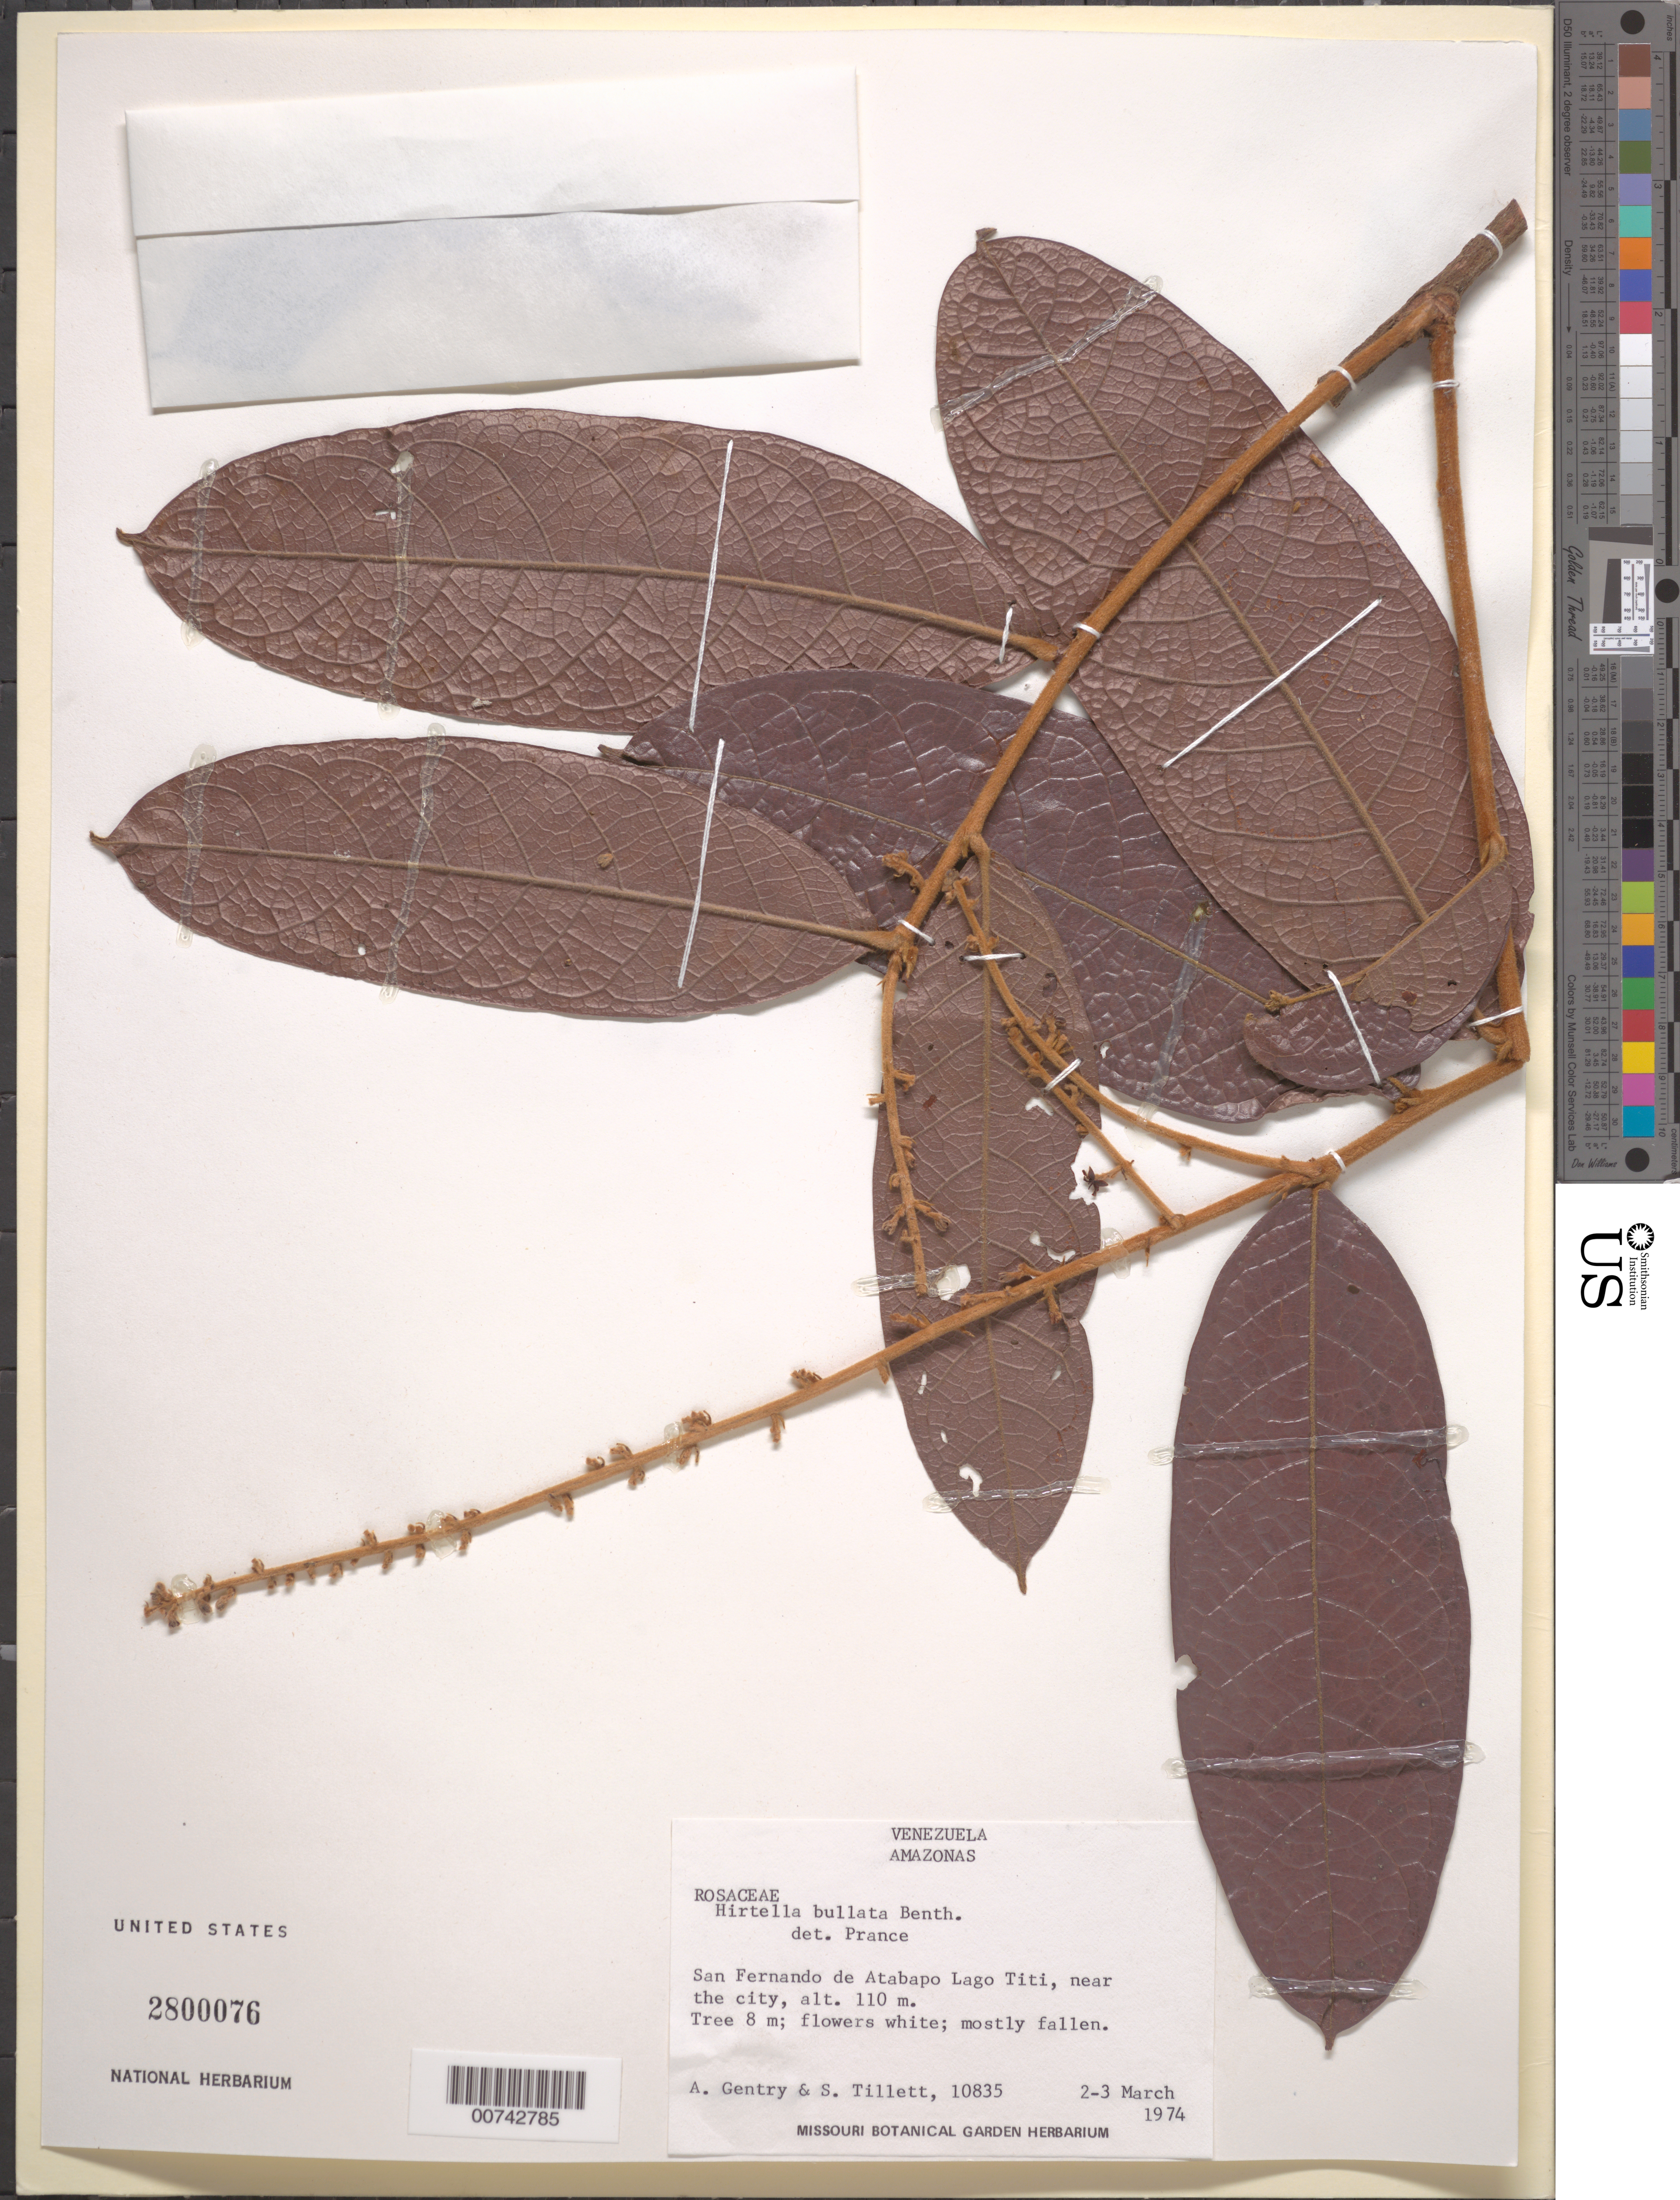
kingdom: Plantae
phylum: Tracheophyta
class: Magnoliopsida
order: Malpighiales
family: Chrysobalanaceae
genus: Hirtella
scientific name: Hirtella bullata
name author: Benth.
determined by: Prance, G. T.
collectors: A. H. Gentry & S. S. Tillett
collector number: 10835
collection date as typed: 2-Mar-74 to 3-Mar-74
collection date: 1974-03-02/1974-03-03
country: Venezuela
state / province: Amazonas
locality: San Fernando de Atabapo Lago Titi, near the city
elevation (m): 110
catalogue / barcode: US 2800076